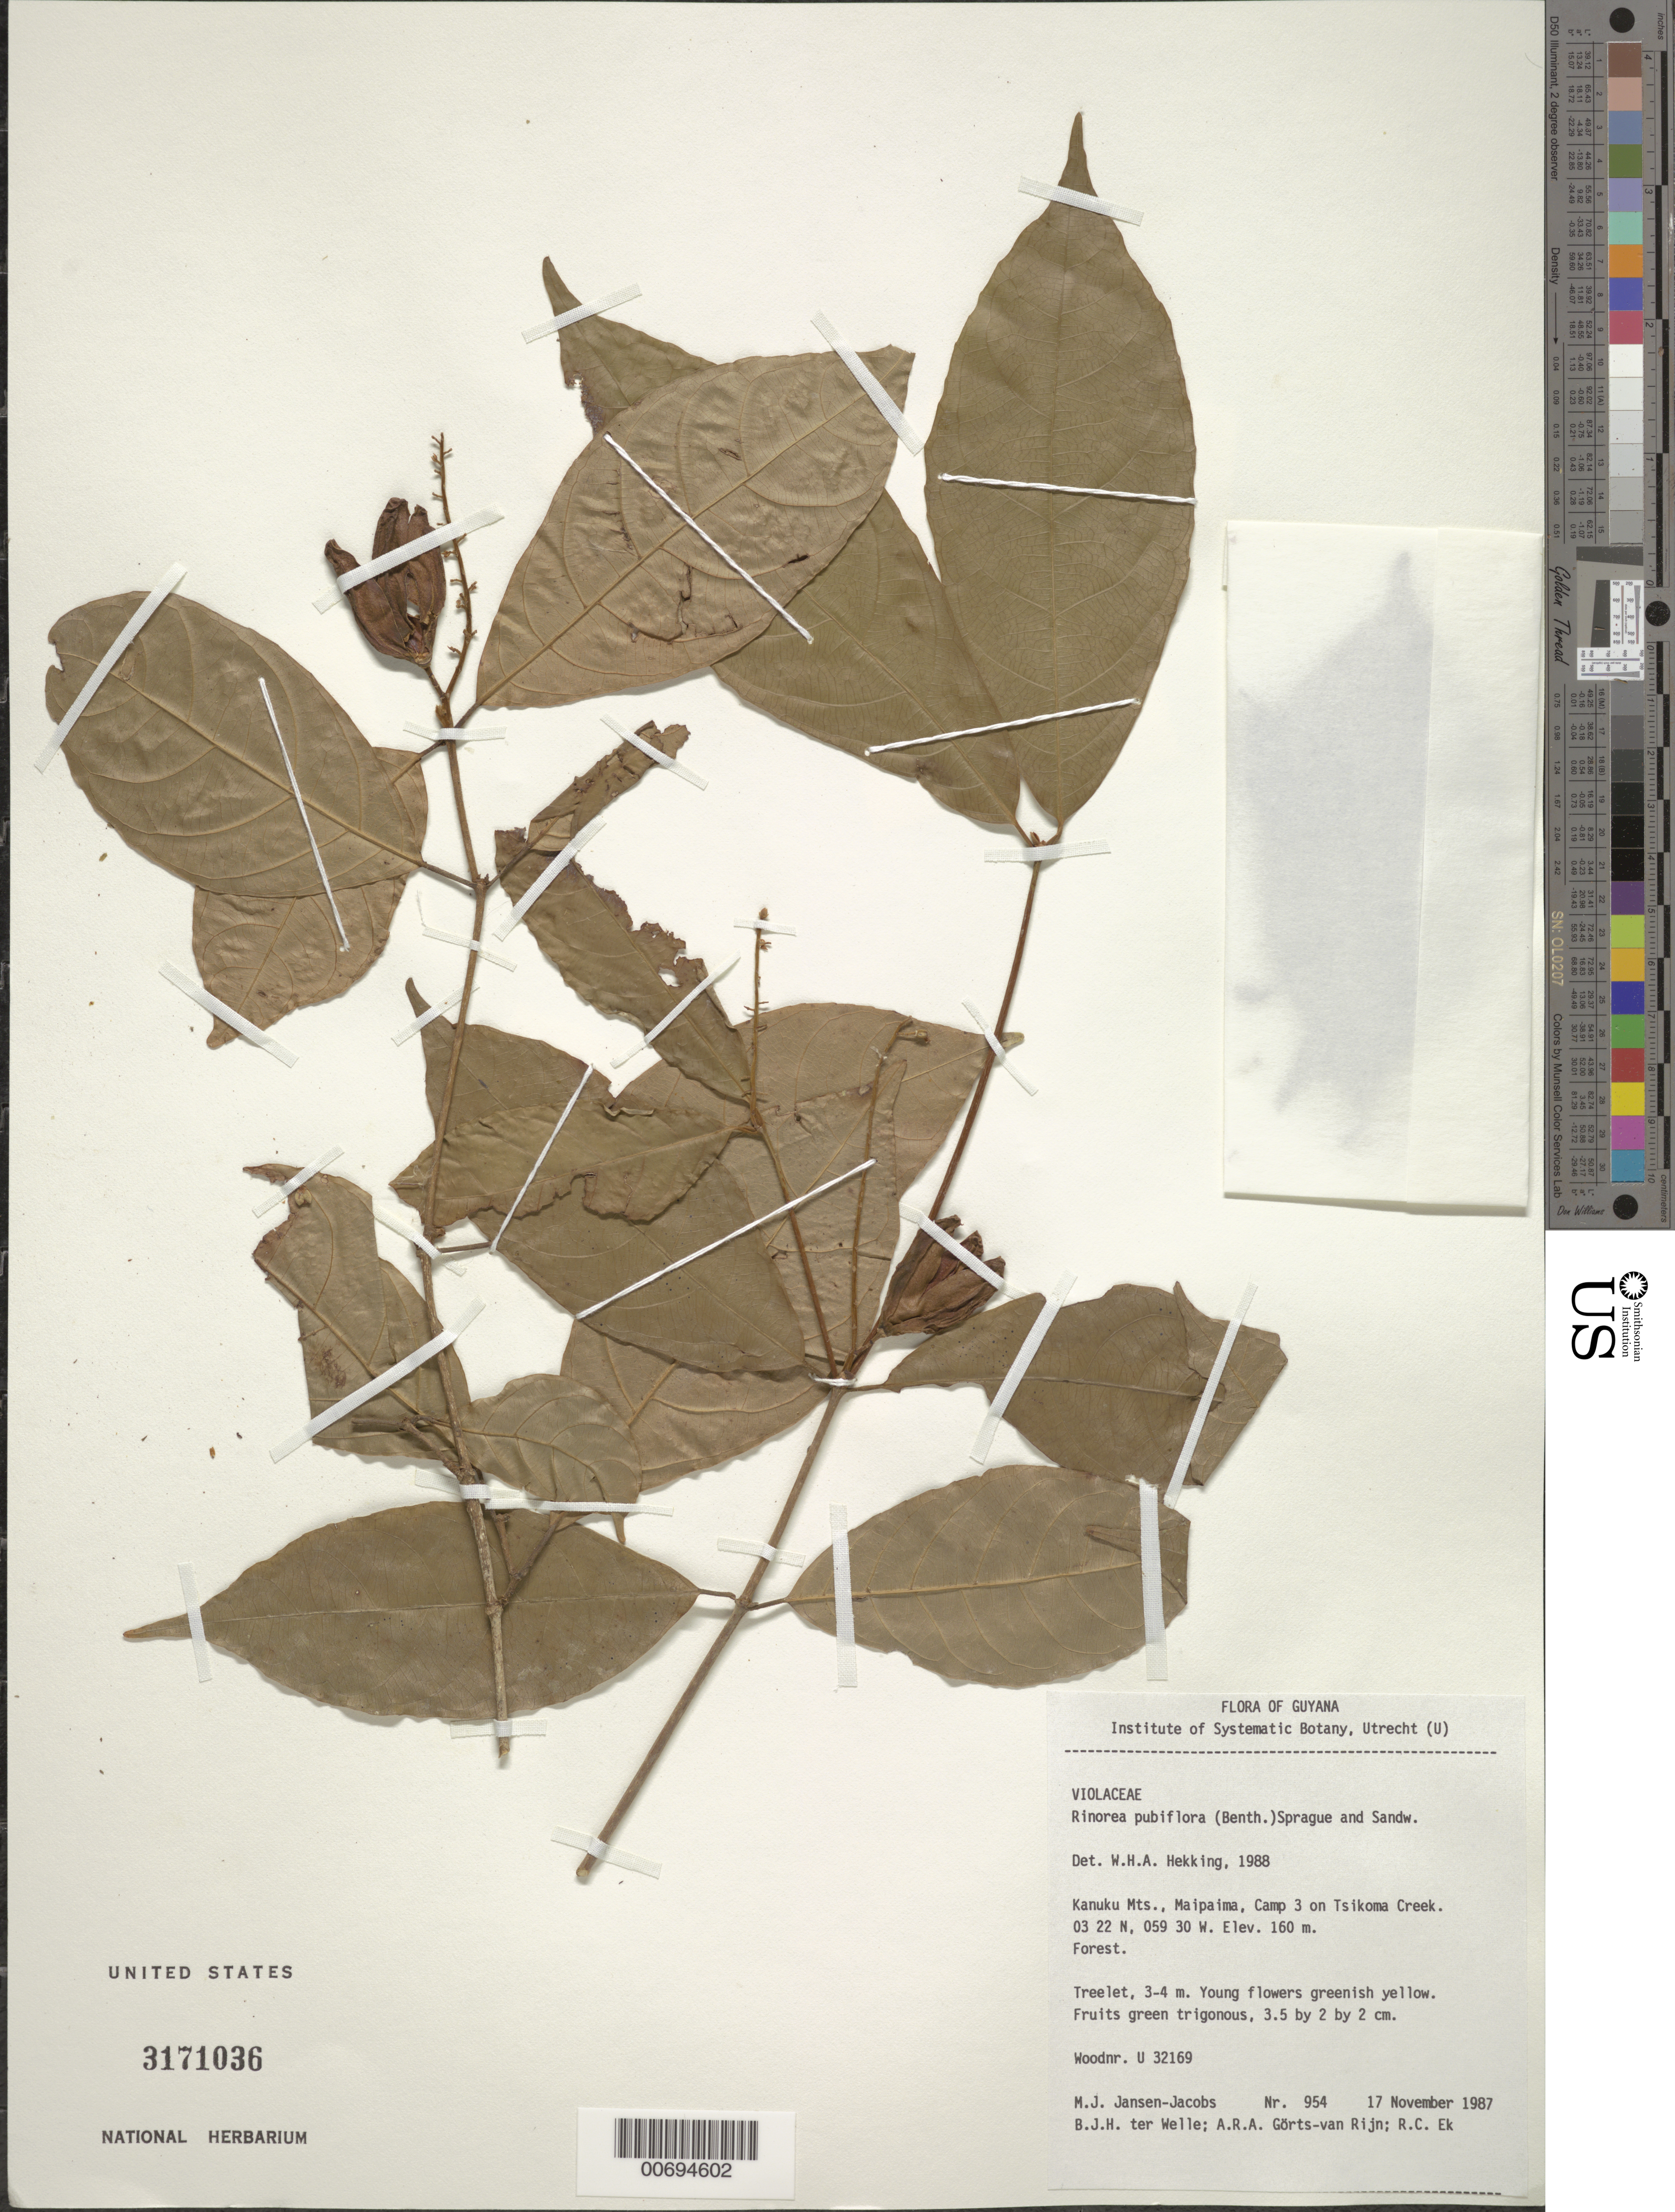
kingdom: Plantae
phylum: Tracheophyta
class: Magnoliopsida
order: Malpighiales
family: Violaceae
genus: Rinorea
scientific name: Rinorea pubiflora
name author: (Benth.) Sprague & Sandwith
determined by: Hekking, W. H. A.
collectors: M. J. Jansen-Jacobs, B. Welle, A. .R. A. Görts-van Rijn & R. C. Ek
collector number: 954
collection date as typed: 17-Nov-87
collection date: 1987-11-17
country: Guyana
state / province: U. Takutu-U. Essequibo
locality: Kanuku Mts., Maipaima, Camp 3 on Tsikoma Creek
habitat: Forest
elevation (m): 160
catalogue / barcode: US 3171036